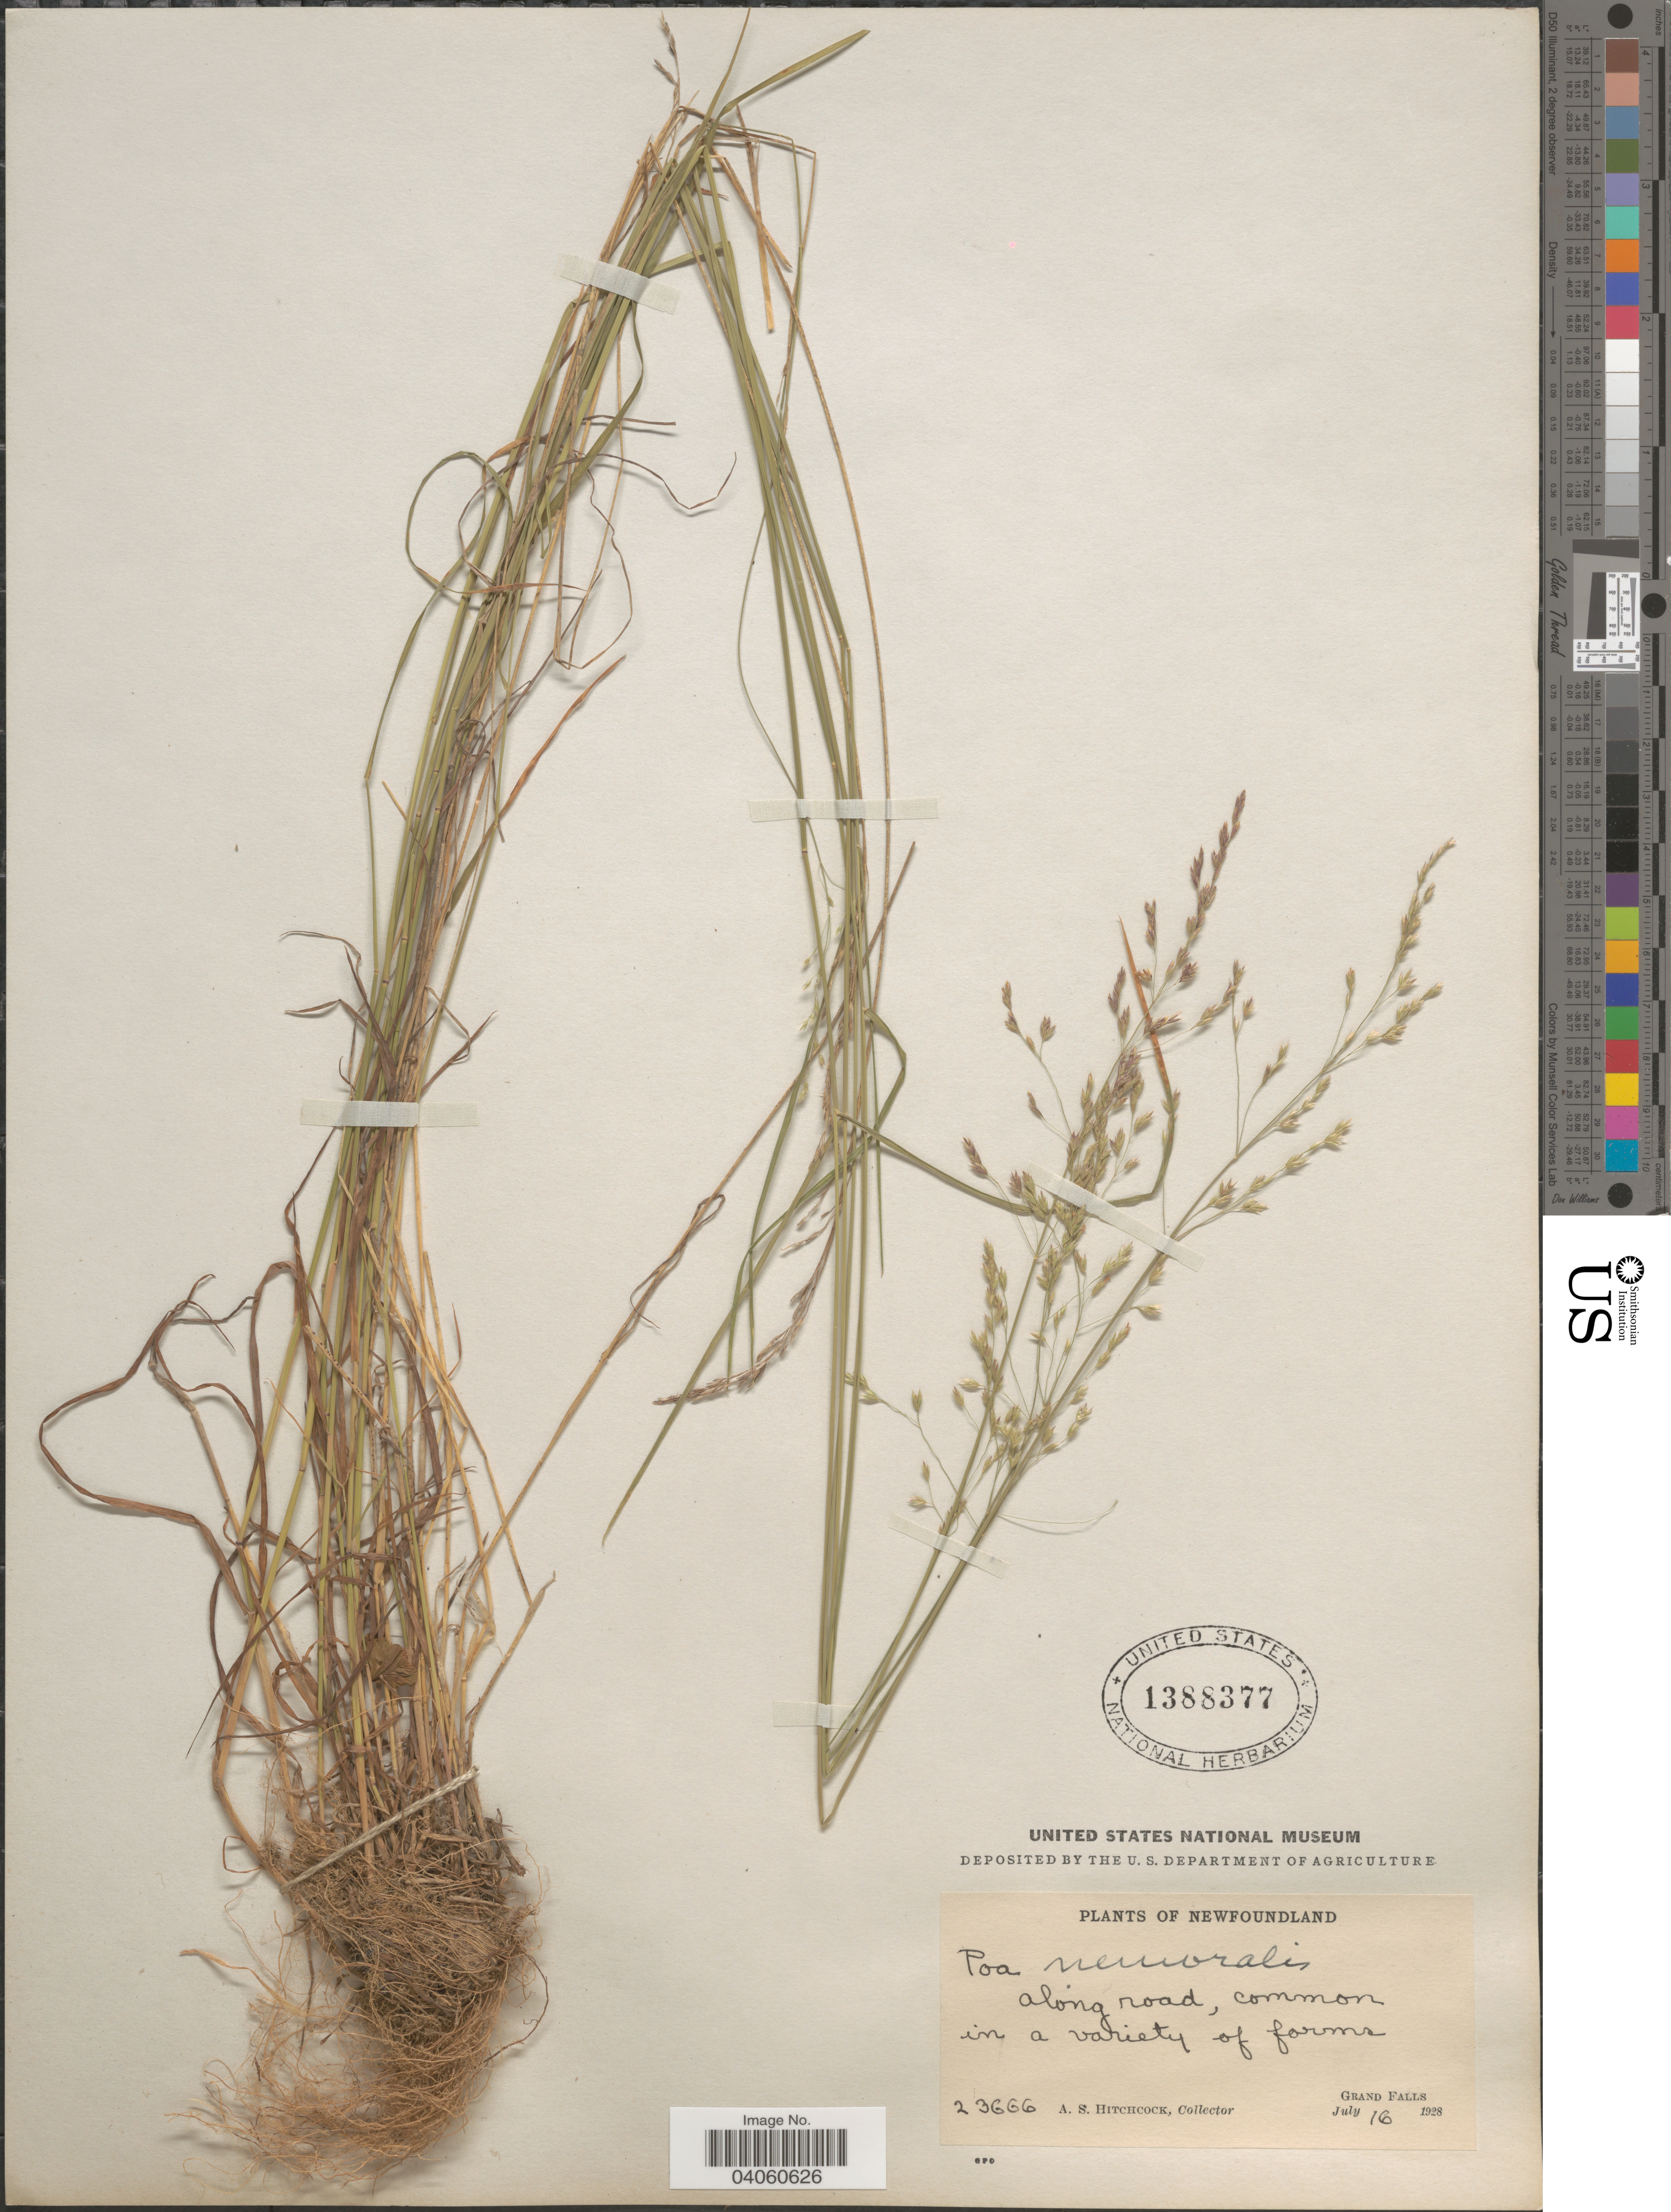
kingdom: Plantae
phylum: Tracheophyta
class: Liliopsida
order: Poales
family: Poaceae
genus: Poa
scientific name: Poa nemoralis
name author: L.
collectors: A. S. Hitchcock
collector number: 23666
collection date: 1928-07-16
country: Canada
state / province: Newfoundland and Labrador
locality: Grand Falls.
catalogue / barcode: US 1388377